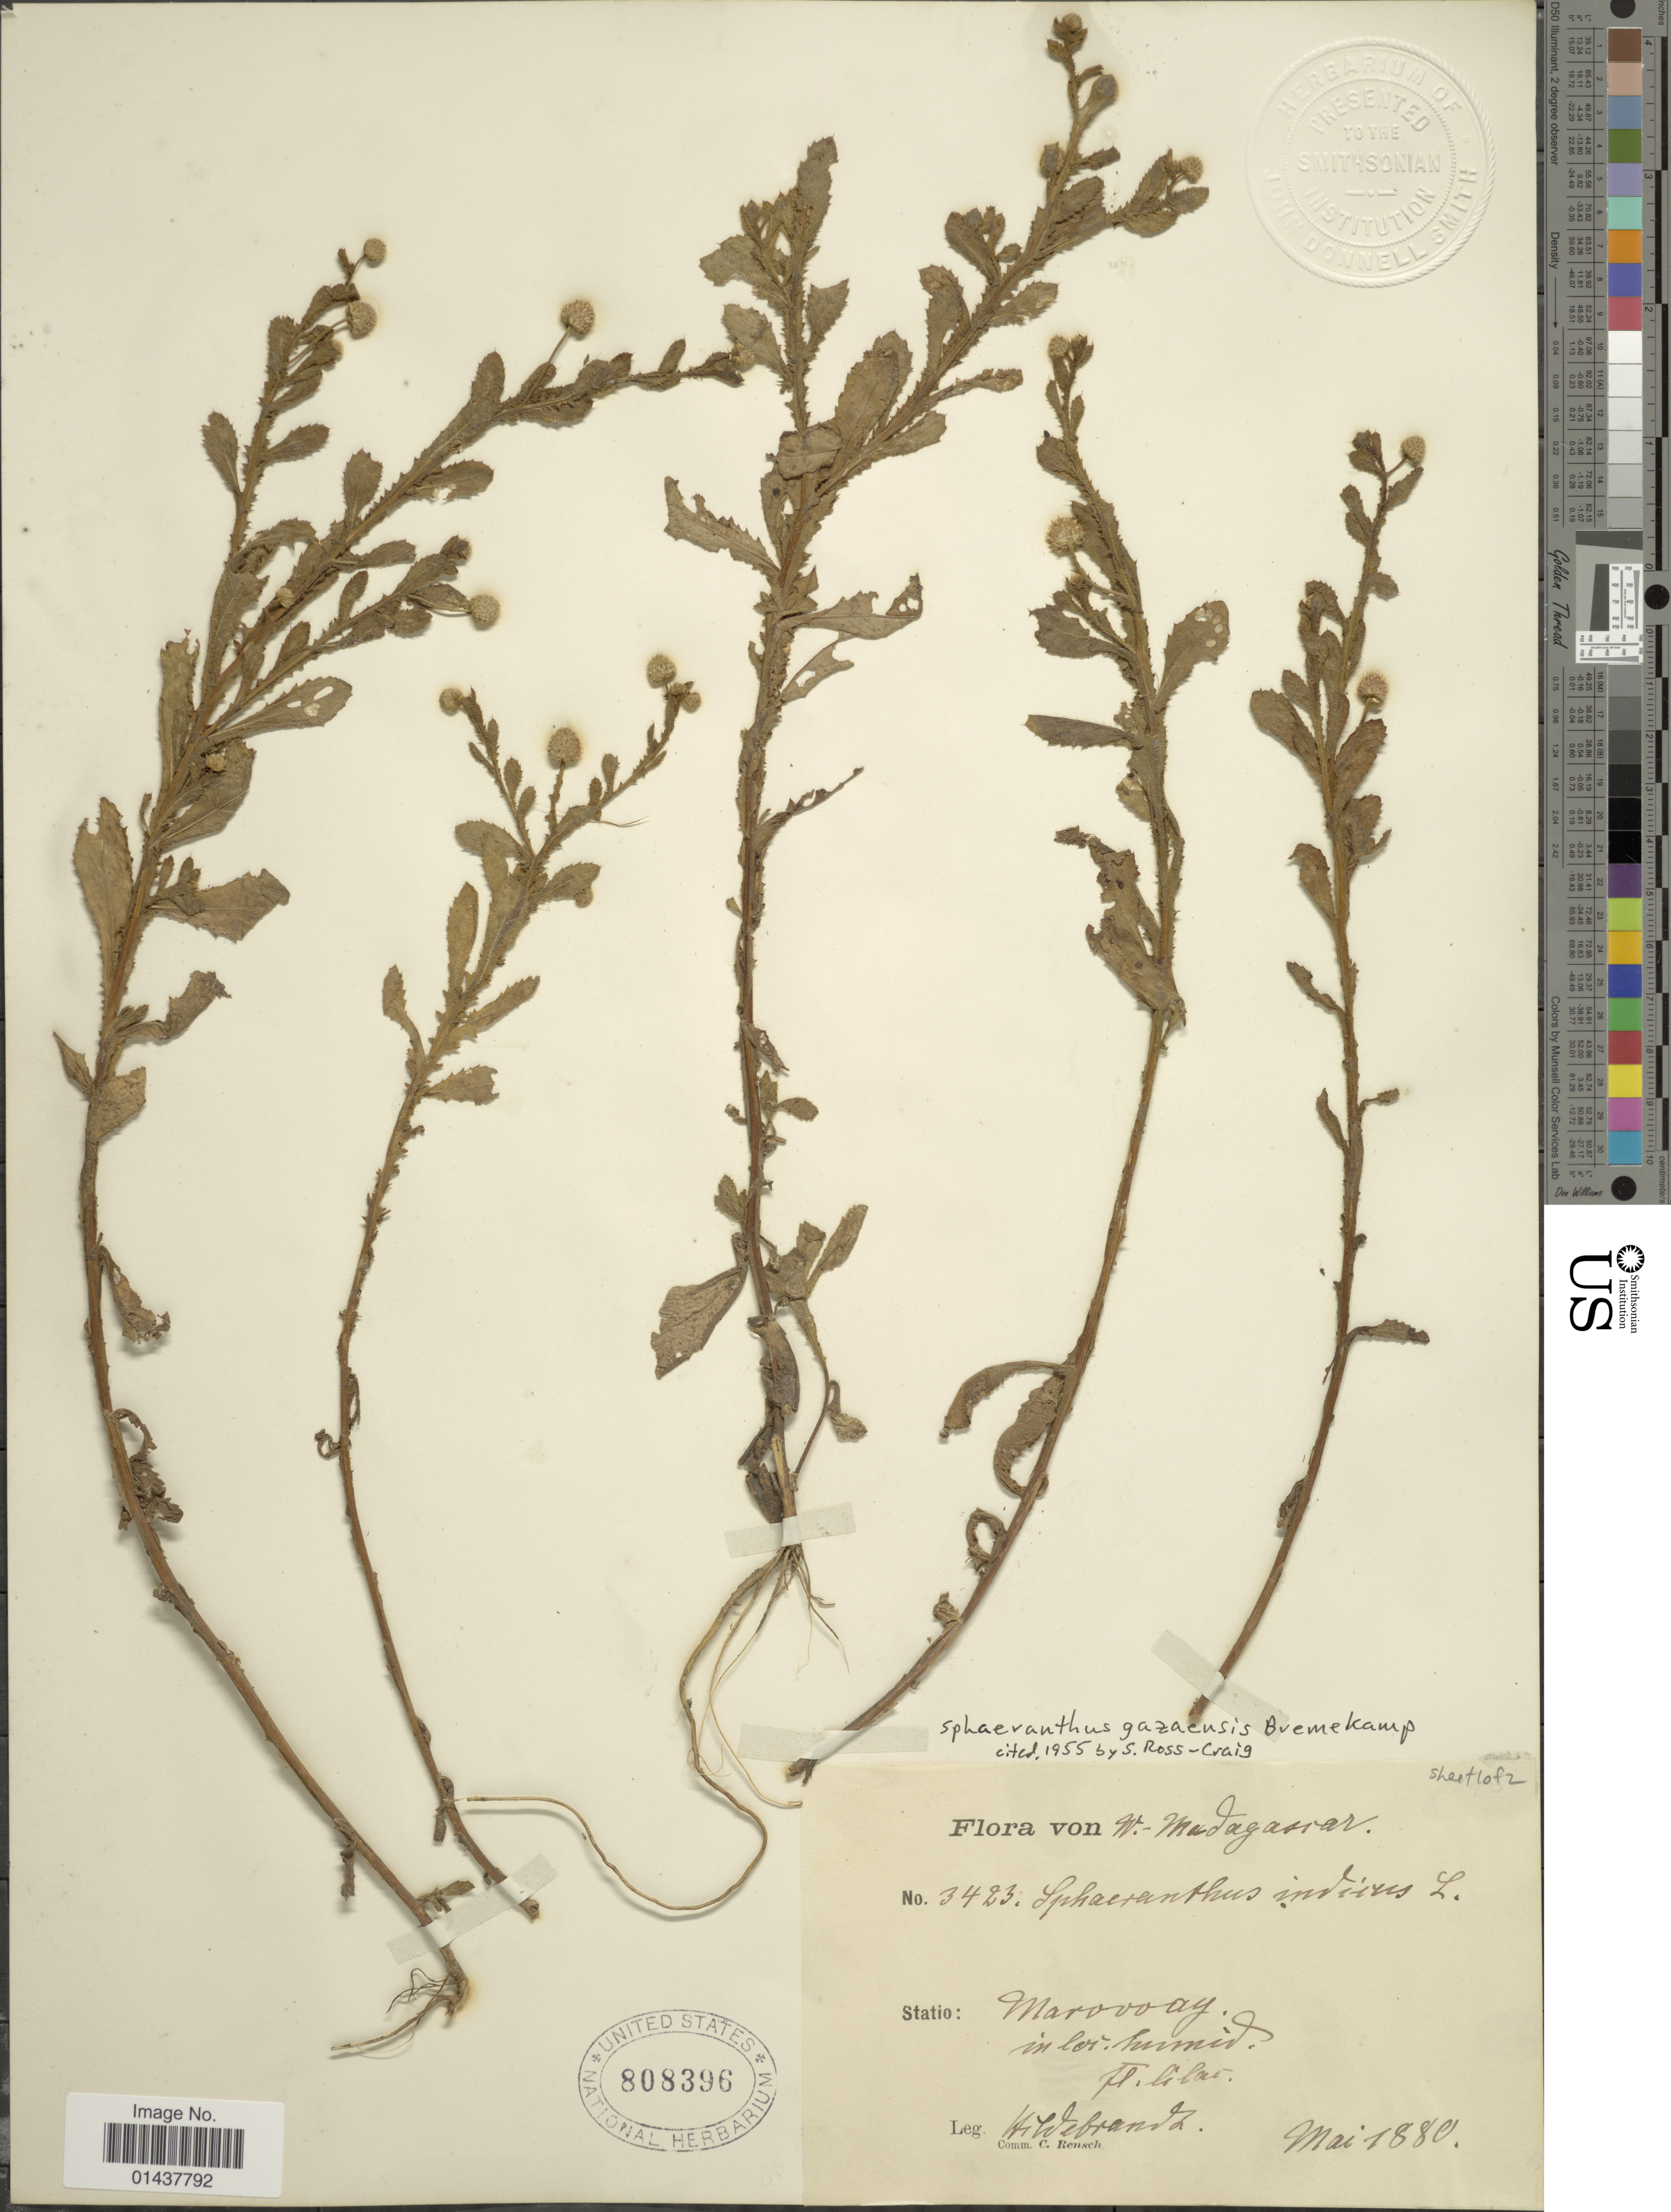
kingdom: Plantae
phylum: Tracheophyta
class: Magnoliopsida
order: Asterales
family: Asteraceae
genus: Sphaeranthus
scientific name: Sphaeranthus gazaensis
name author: Bremek.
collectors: J. Hildebrandt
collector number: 3423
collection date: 1880-05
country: Madagascar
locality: W.Madagascar, Marovoay, in loc. humid.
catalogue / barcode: US 808396